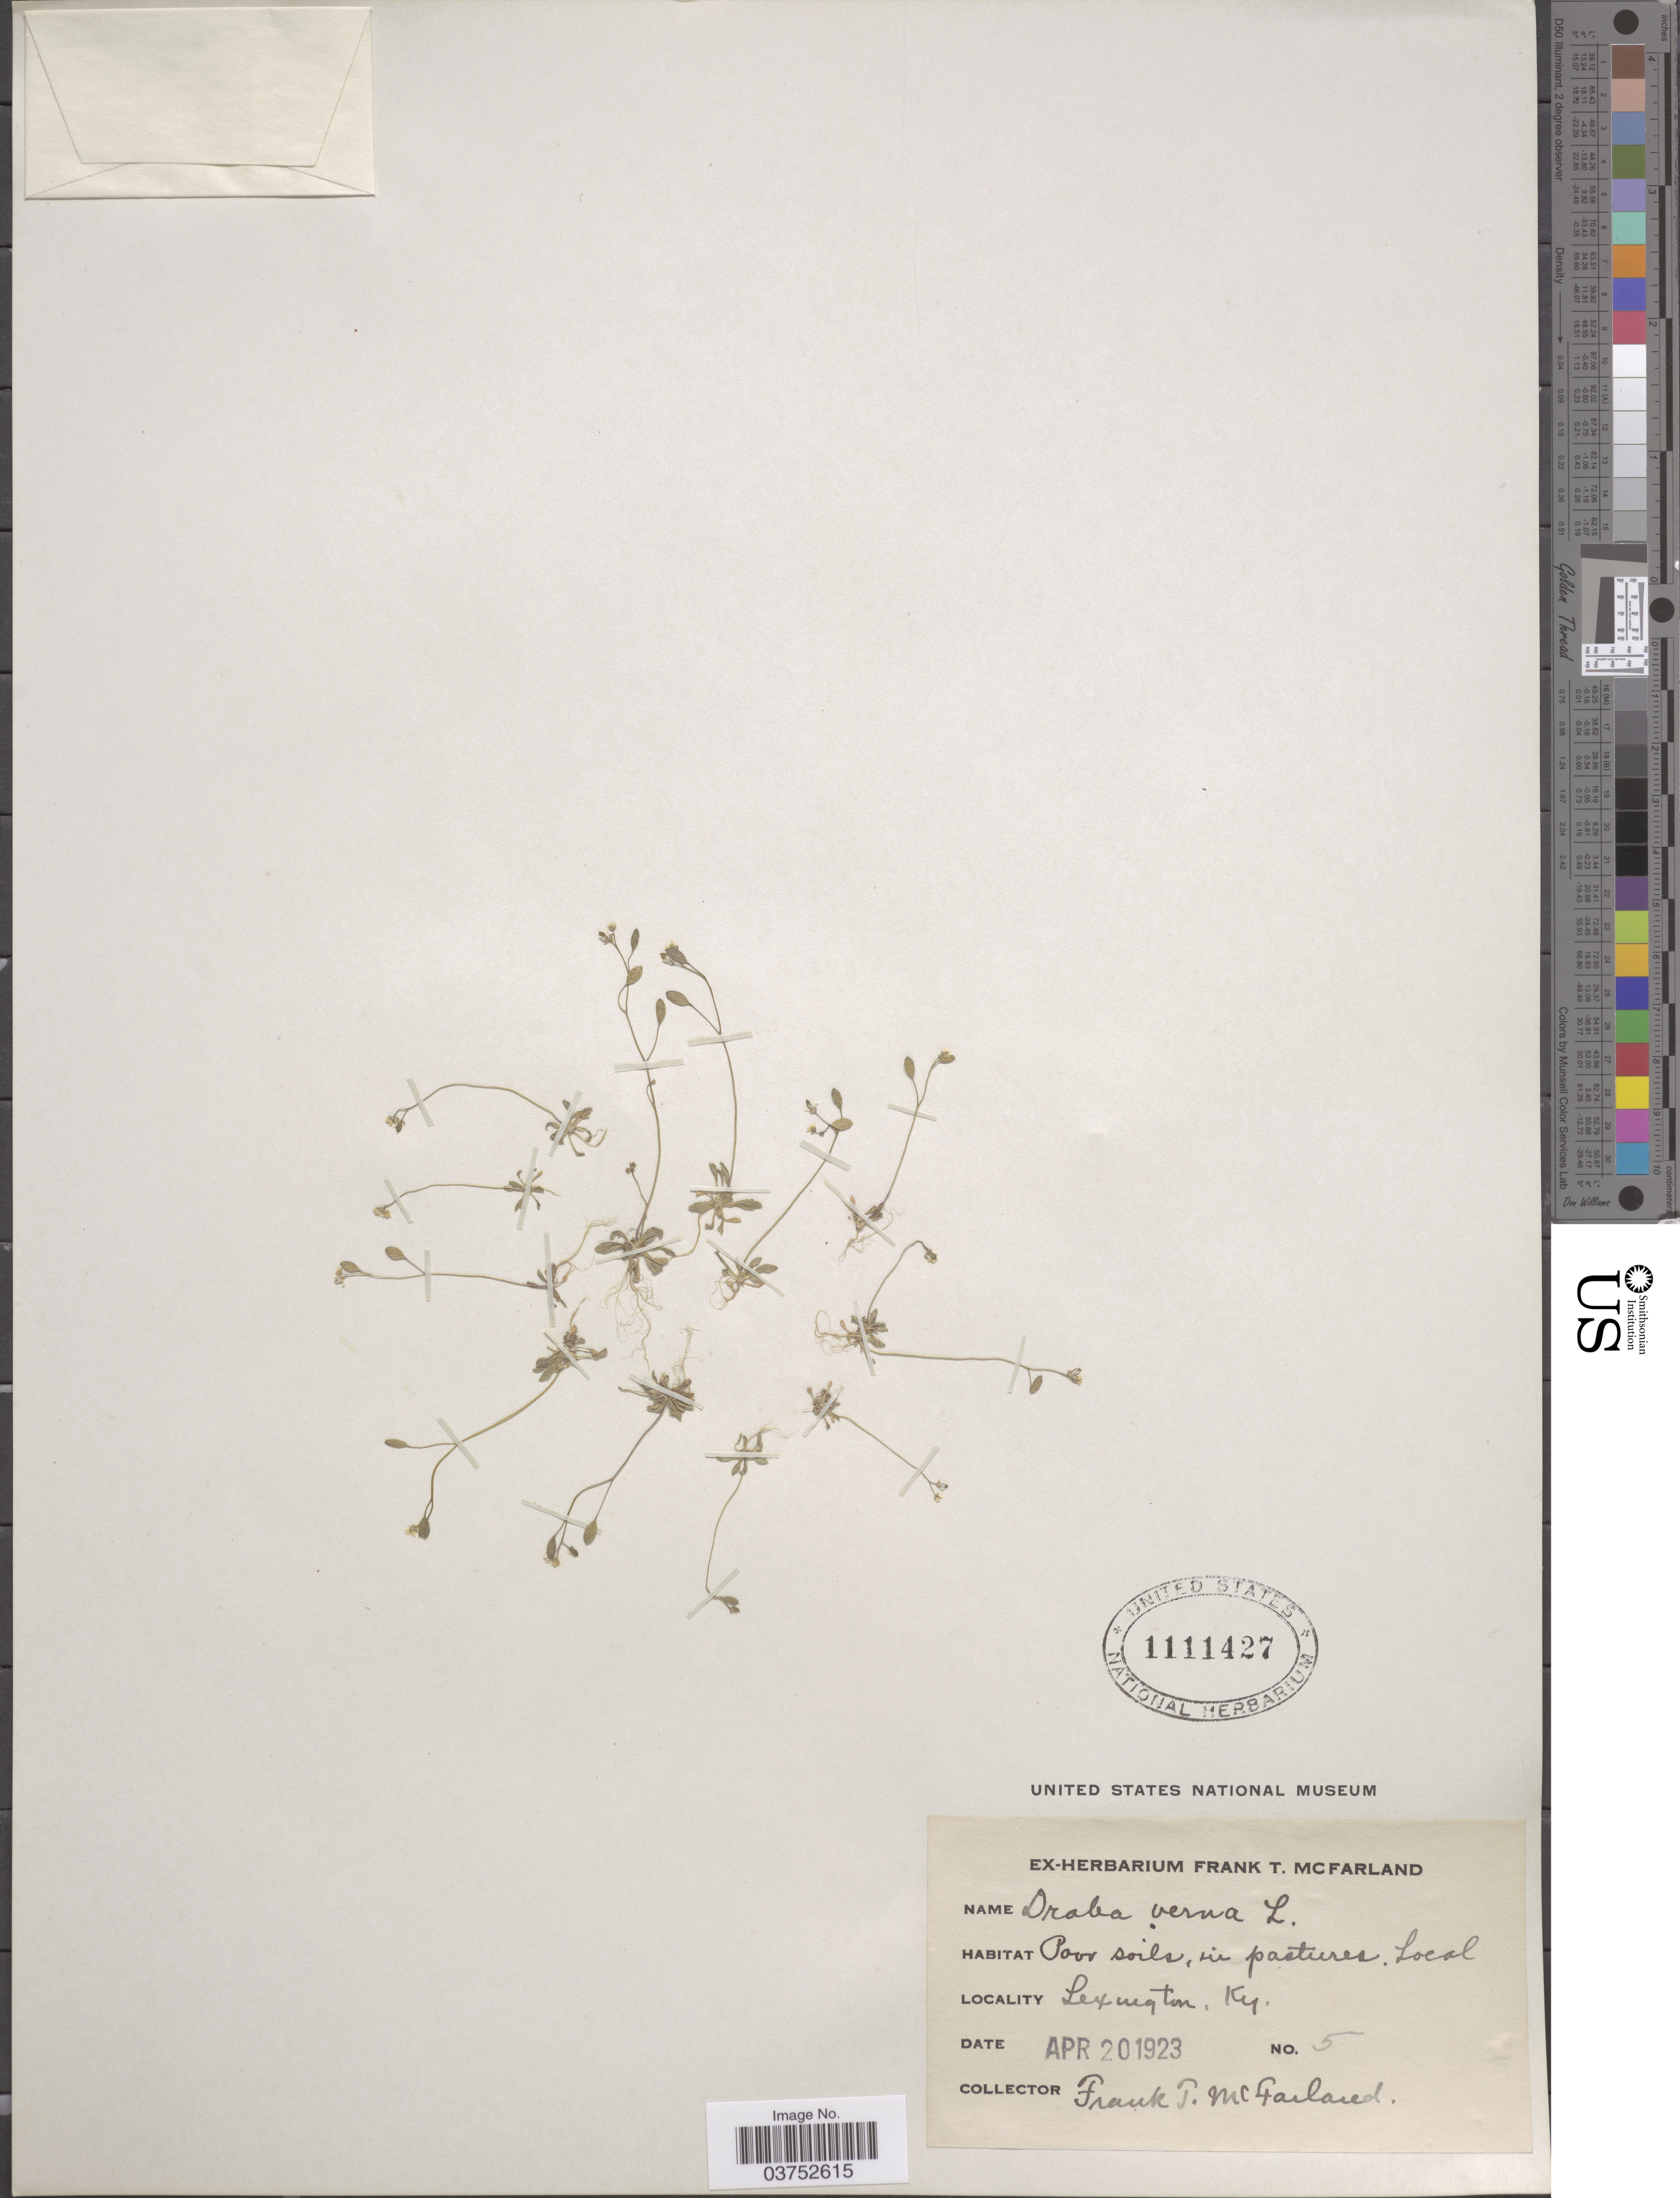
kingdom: Plantae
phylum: Tracheophyta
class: Magnoliopsida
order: Brassicales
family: Brassicaceae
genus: Draba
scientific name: Draba verna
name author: L.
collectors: F. McFarland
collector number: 5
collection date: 1923-04-20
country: United States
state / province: Kentucky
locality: Lexington.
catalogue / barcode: US 1111427